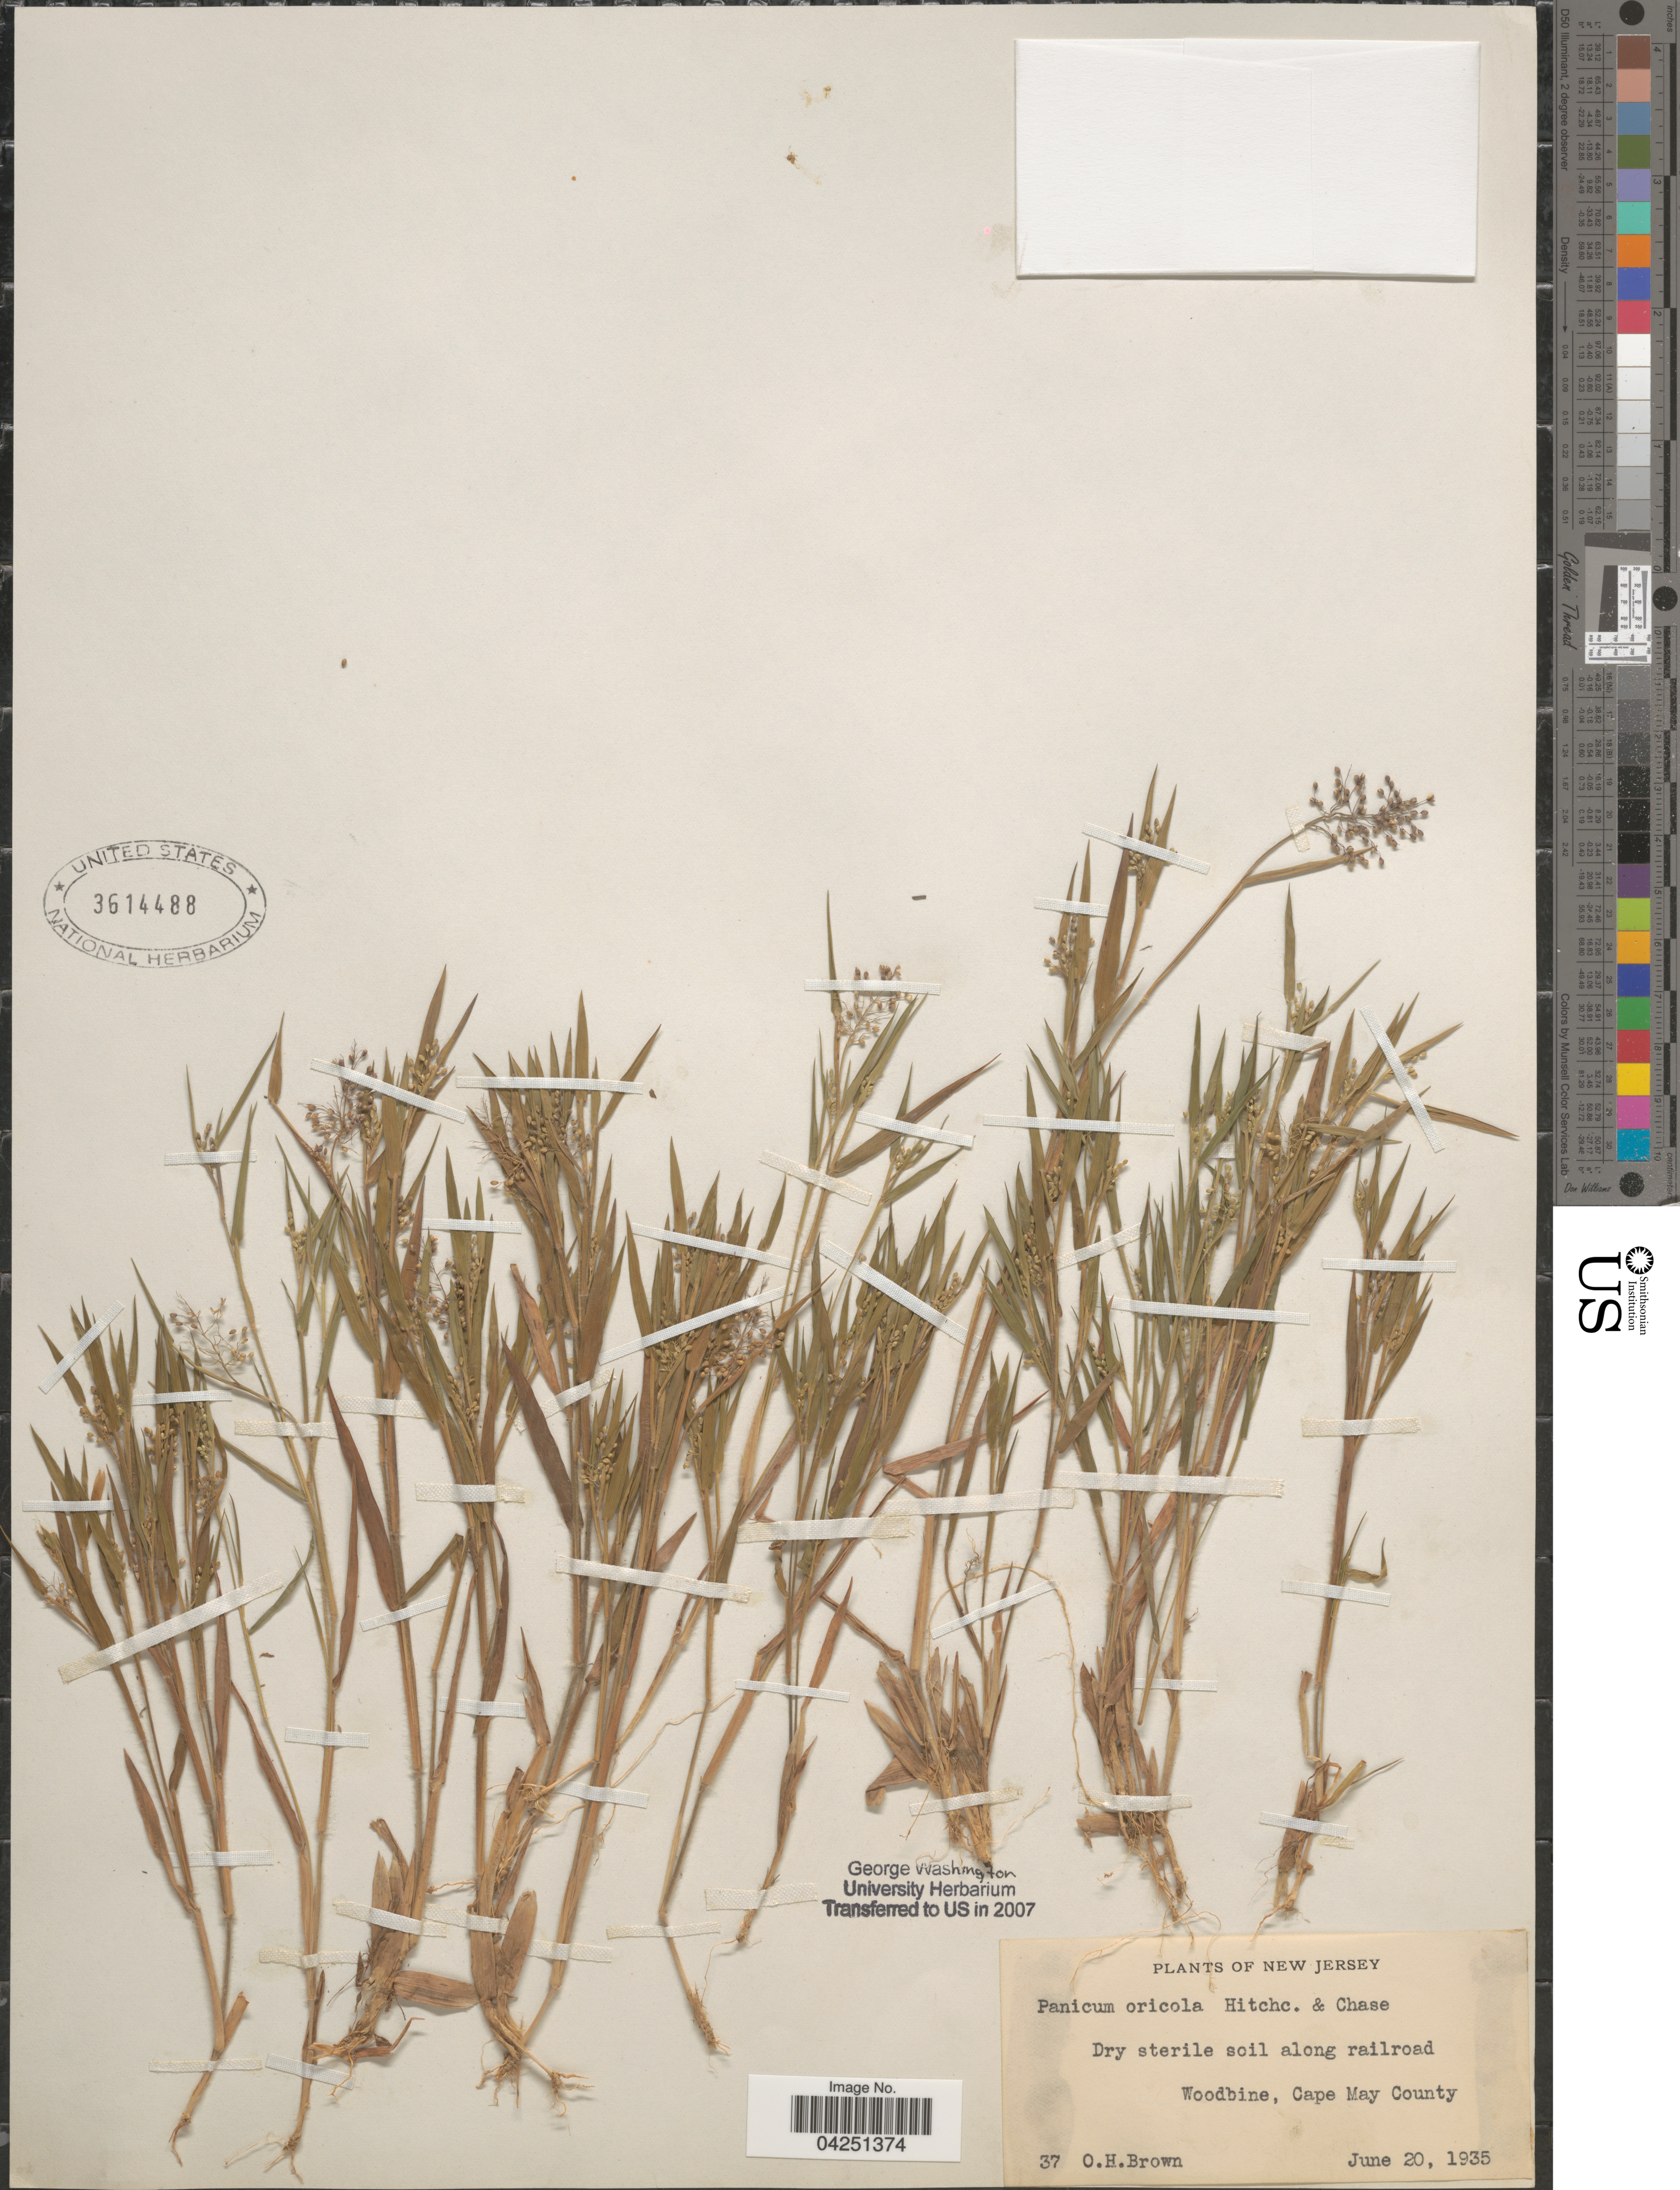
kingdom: Plantae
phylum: Tracheophyta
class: Liliopsida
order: Poales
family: Poaceae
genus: Dichanthelium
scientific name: Dichanthelium acuminatum var. acuminatum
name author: (Sw.) Gould & C.A. Clark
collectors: O. Brown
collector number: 37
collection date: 1935-06-20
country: United States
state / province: New Jersey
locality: Dry sterile soil along railroad. Woodbine, Cape May County.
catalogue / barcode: US 3614488